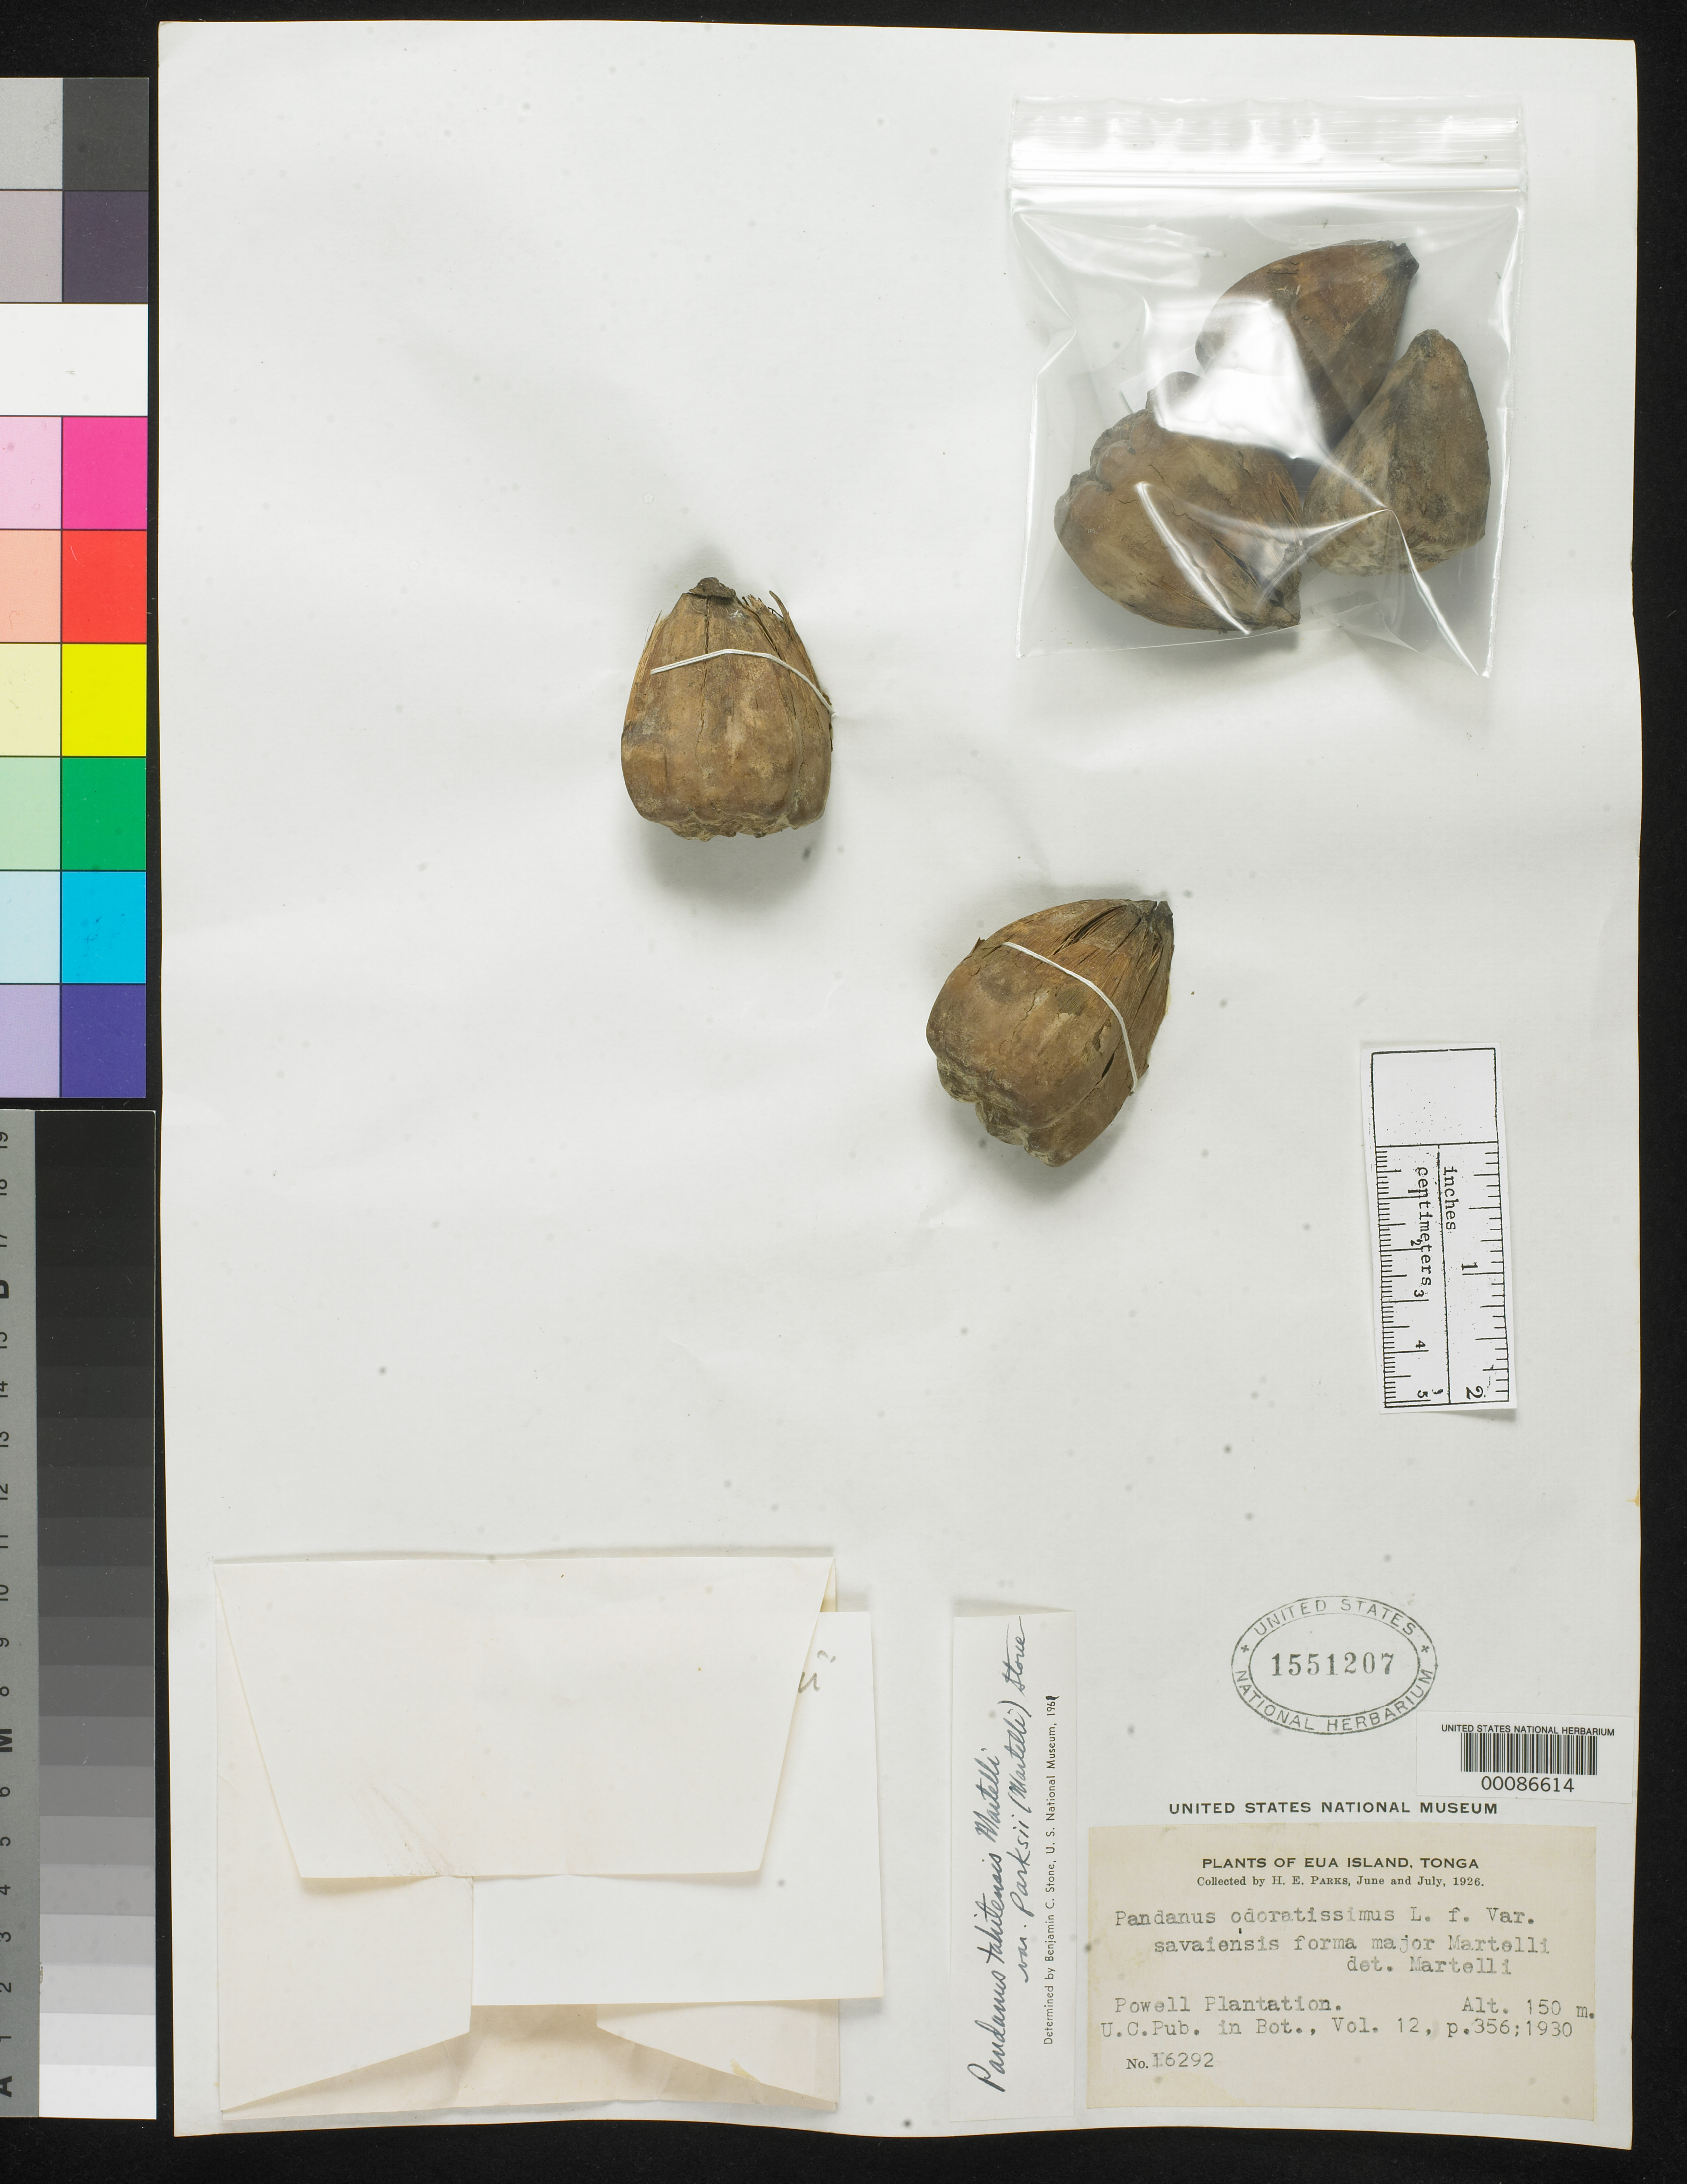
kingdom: Plantae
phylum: Tracheophyta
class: Liliopsida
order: Pandanales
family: Pandanaceae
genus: Pandanus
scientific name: Pandanus odoratissimus f. major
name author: Martelli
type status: Isotype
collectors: H. E. Parks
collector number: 16292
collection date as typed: Jun 1926 to -- Jul 1926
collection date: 1926-06/1926-07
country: Tonga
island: Eua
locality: Powell Plantation. [Tongatapu Is.]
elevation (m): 150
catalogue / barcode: US 1551207